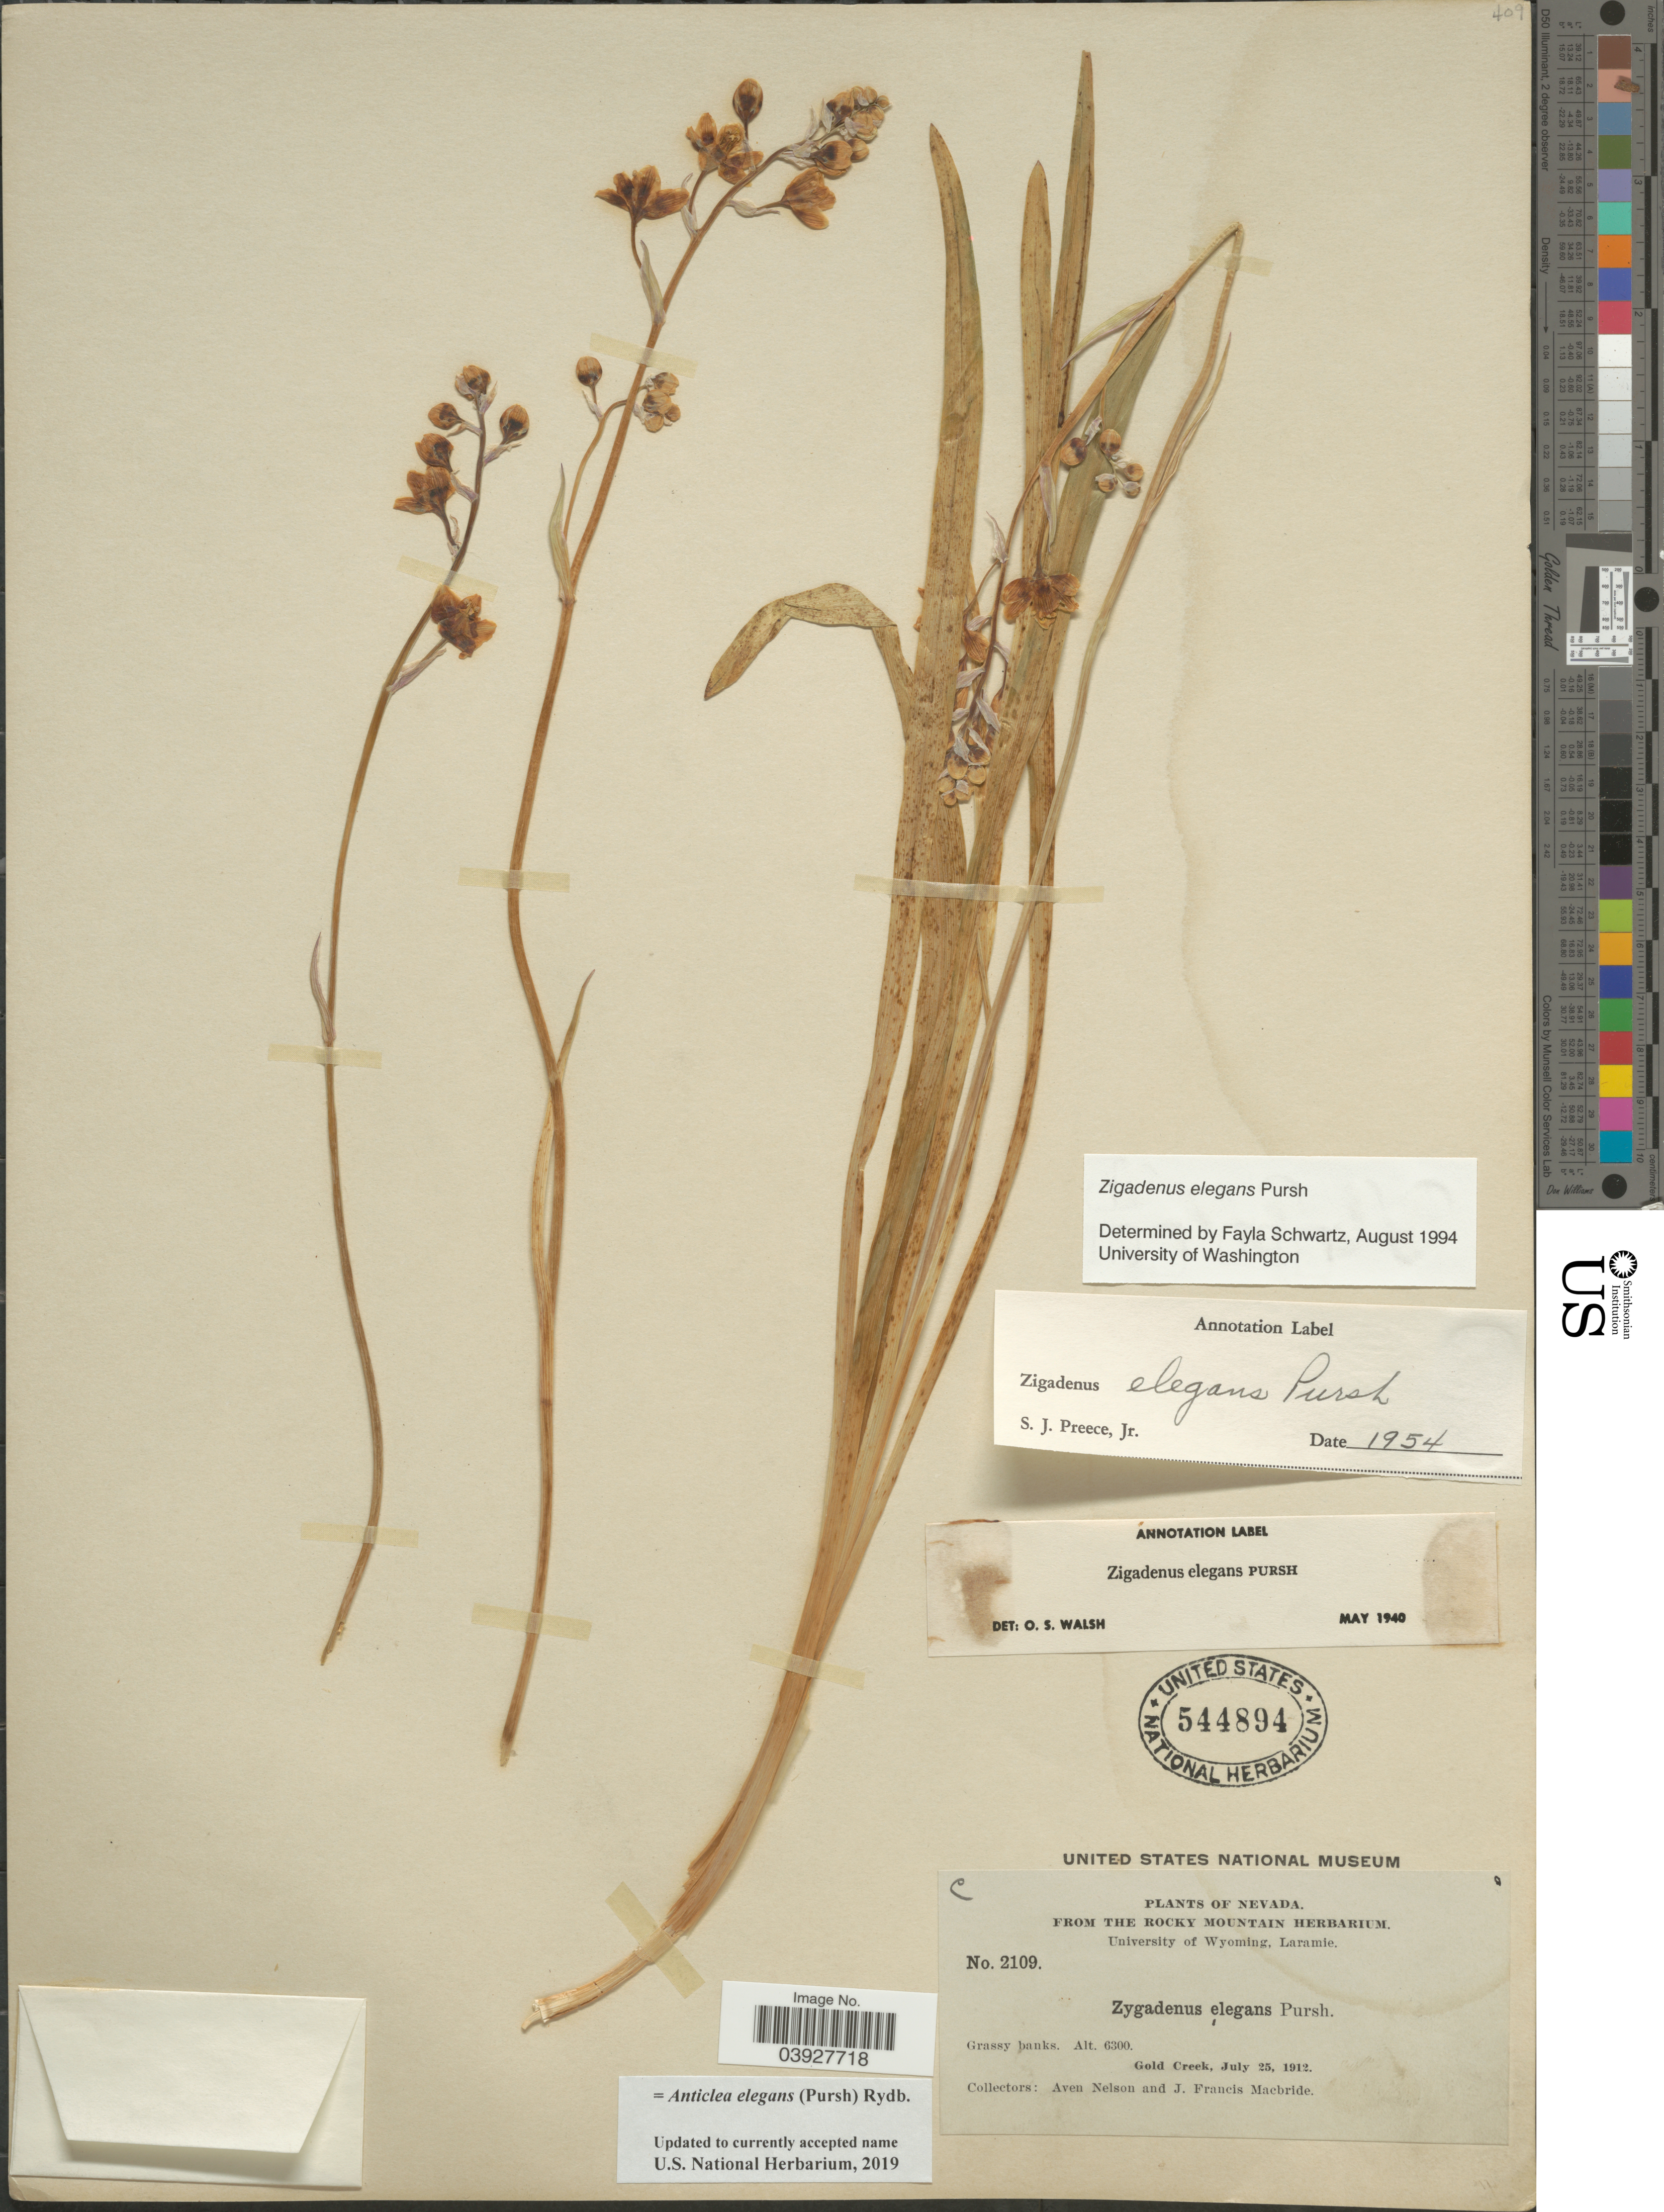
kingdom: Plantae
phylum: Tracheophyta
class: Liliopsida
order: Liliales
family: Melanthiaceae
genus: Anticlea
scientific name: Anticlea elegans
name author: (Pursh) Rydb.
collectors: A. Nelson & J. F. Macbride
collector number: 2109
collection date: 1912-07-25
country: United States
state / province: Nevada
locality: Gold Creek.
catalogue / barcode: US 544894